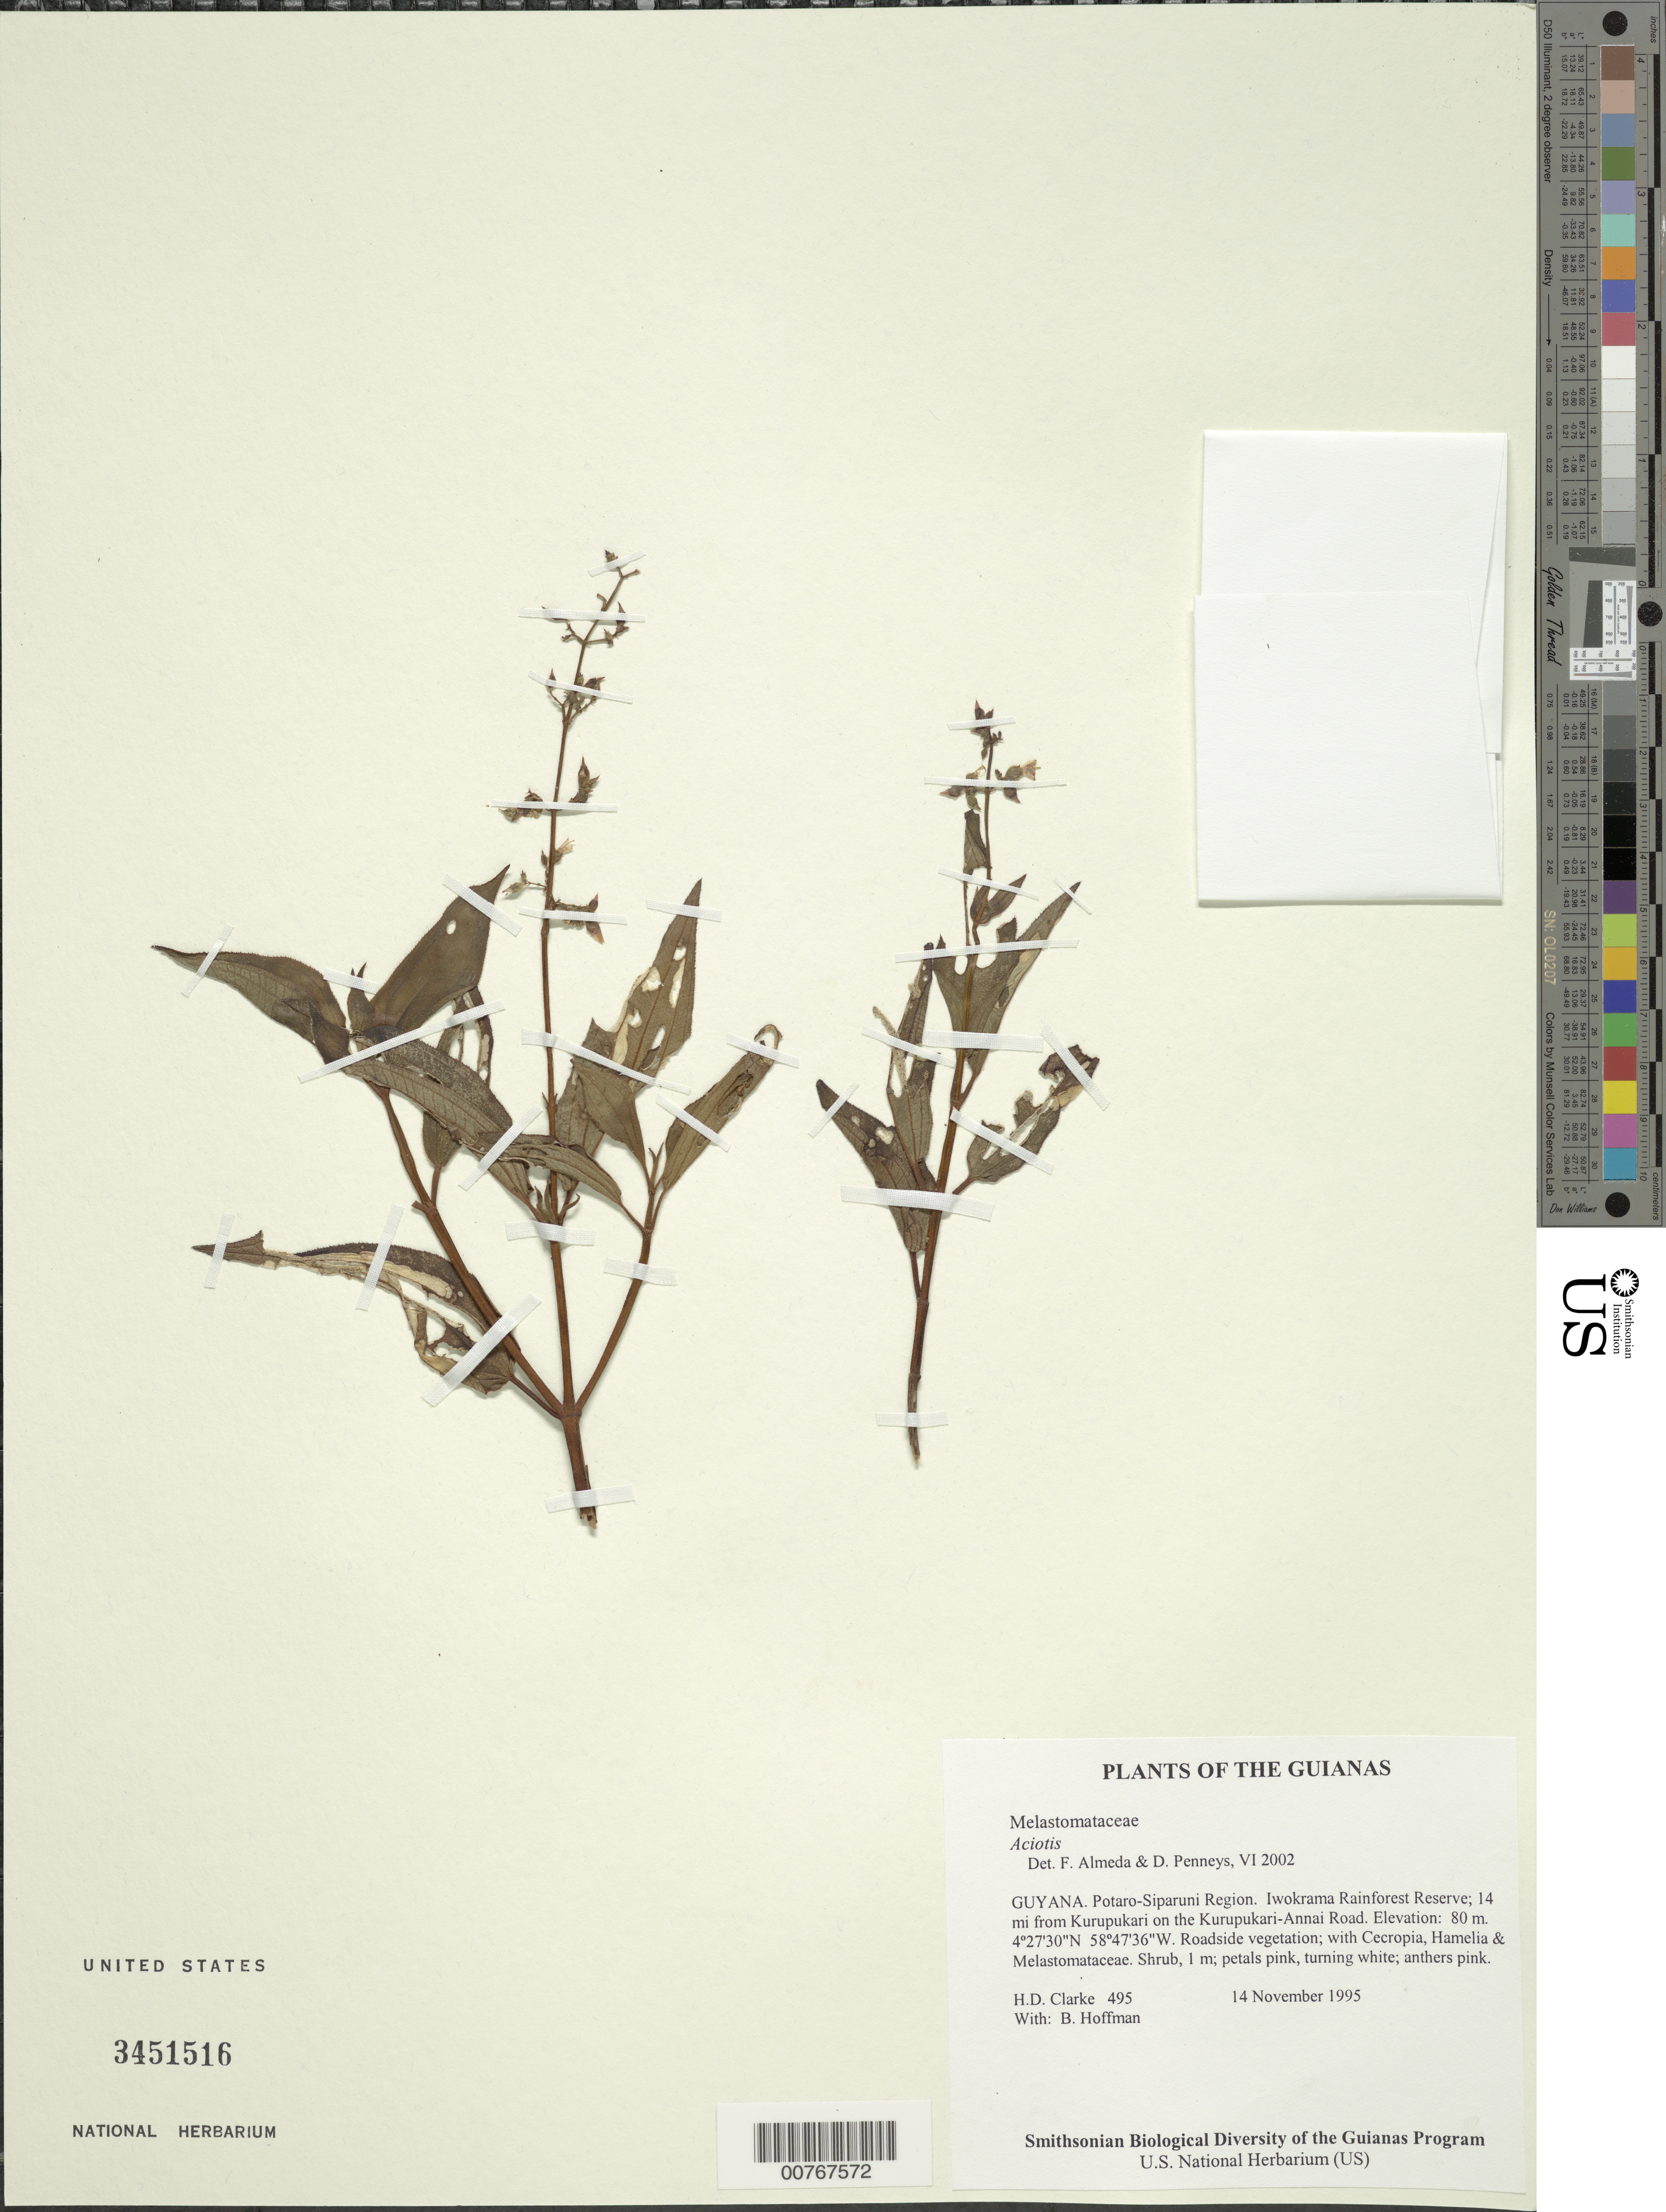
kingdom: Plantae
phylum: Tracheophyta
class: Magnoliopsida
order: Myrtales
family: Melastomataceae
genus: Aciotis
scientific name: Aciotis circaeifolia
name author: (Bonpl.) Triana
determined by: Nunes da Silva, Diego, (RB), Jardim Botanico do Rio de Janeiro - Herbario (BRAZIL)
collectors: H. D. Clarke & B. Hoffman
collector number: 495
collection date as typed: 14 November 1995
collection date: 1995-11-14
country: Guyana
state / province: Potaro-Siparuni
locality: Iwokrama Rainforest Reserve; 14 mi from Kurupukari on the Kurupukari-Annai Road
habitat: Roadside vegetation; with Cecropia, Hamelia & Melastomataceae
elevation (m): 80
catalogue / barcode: US 3451516